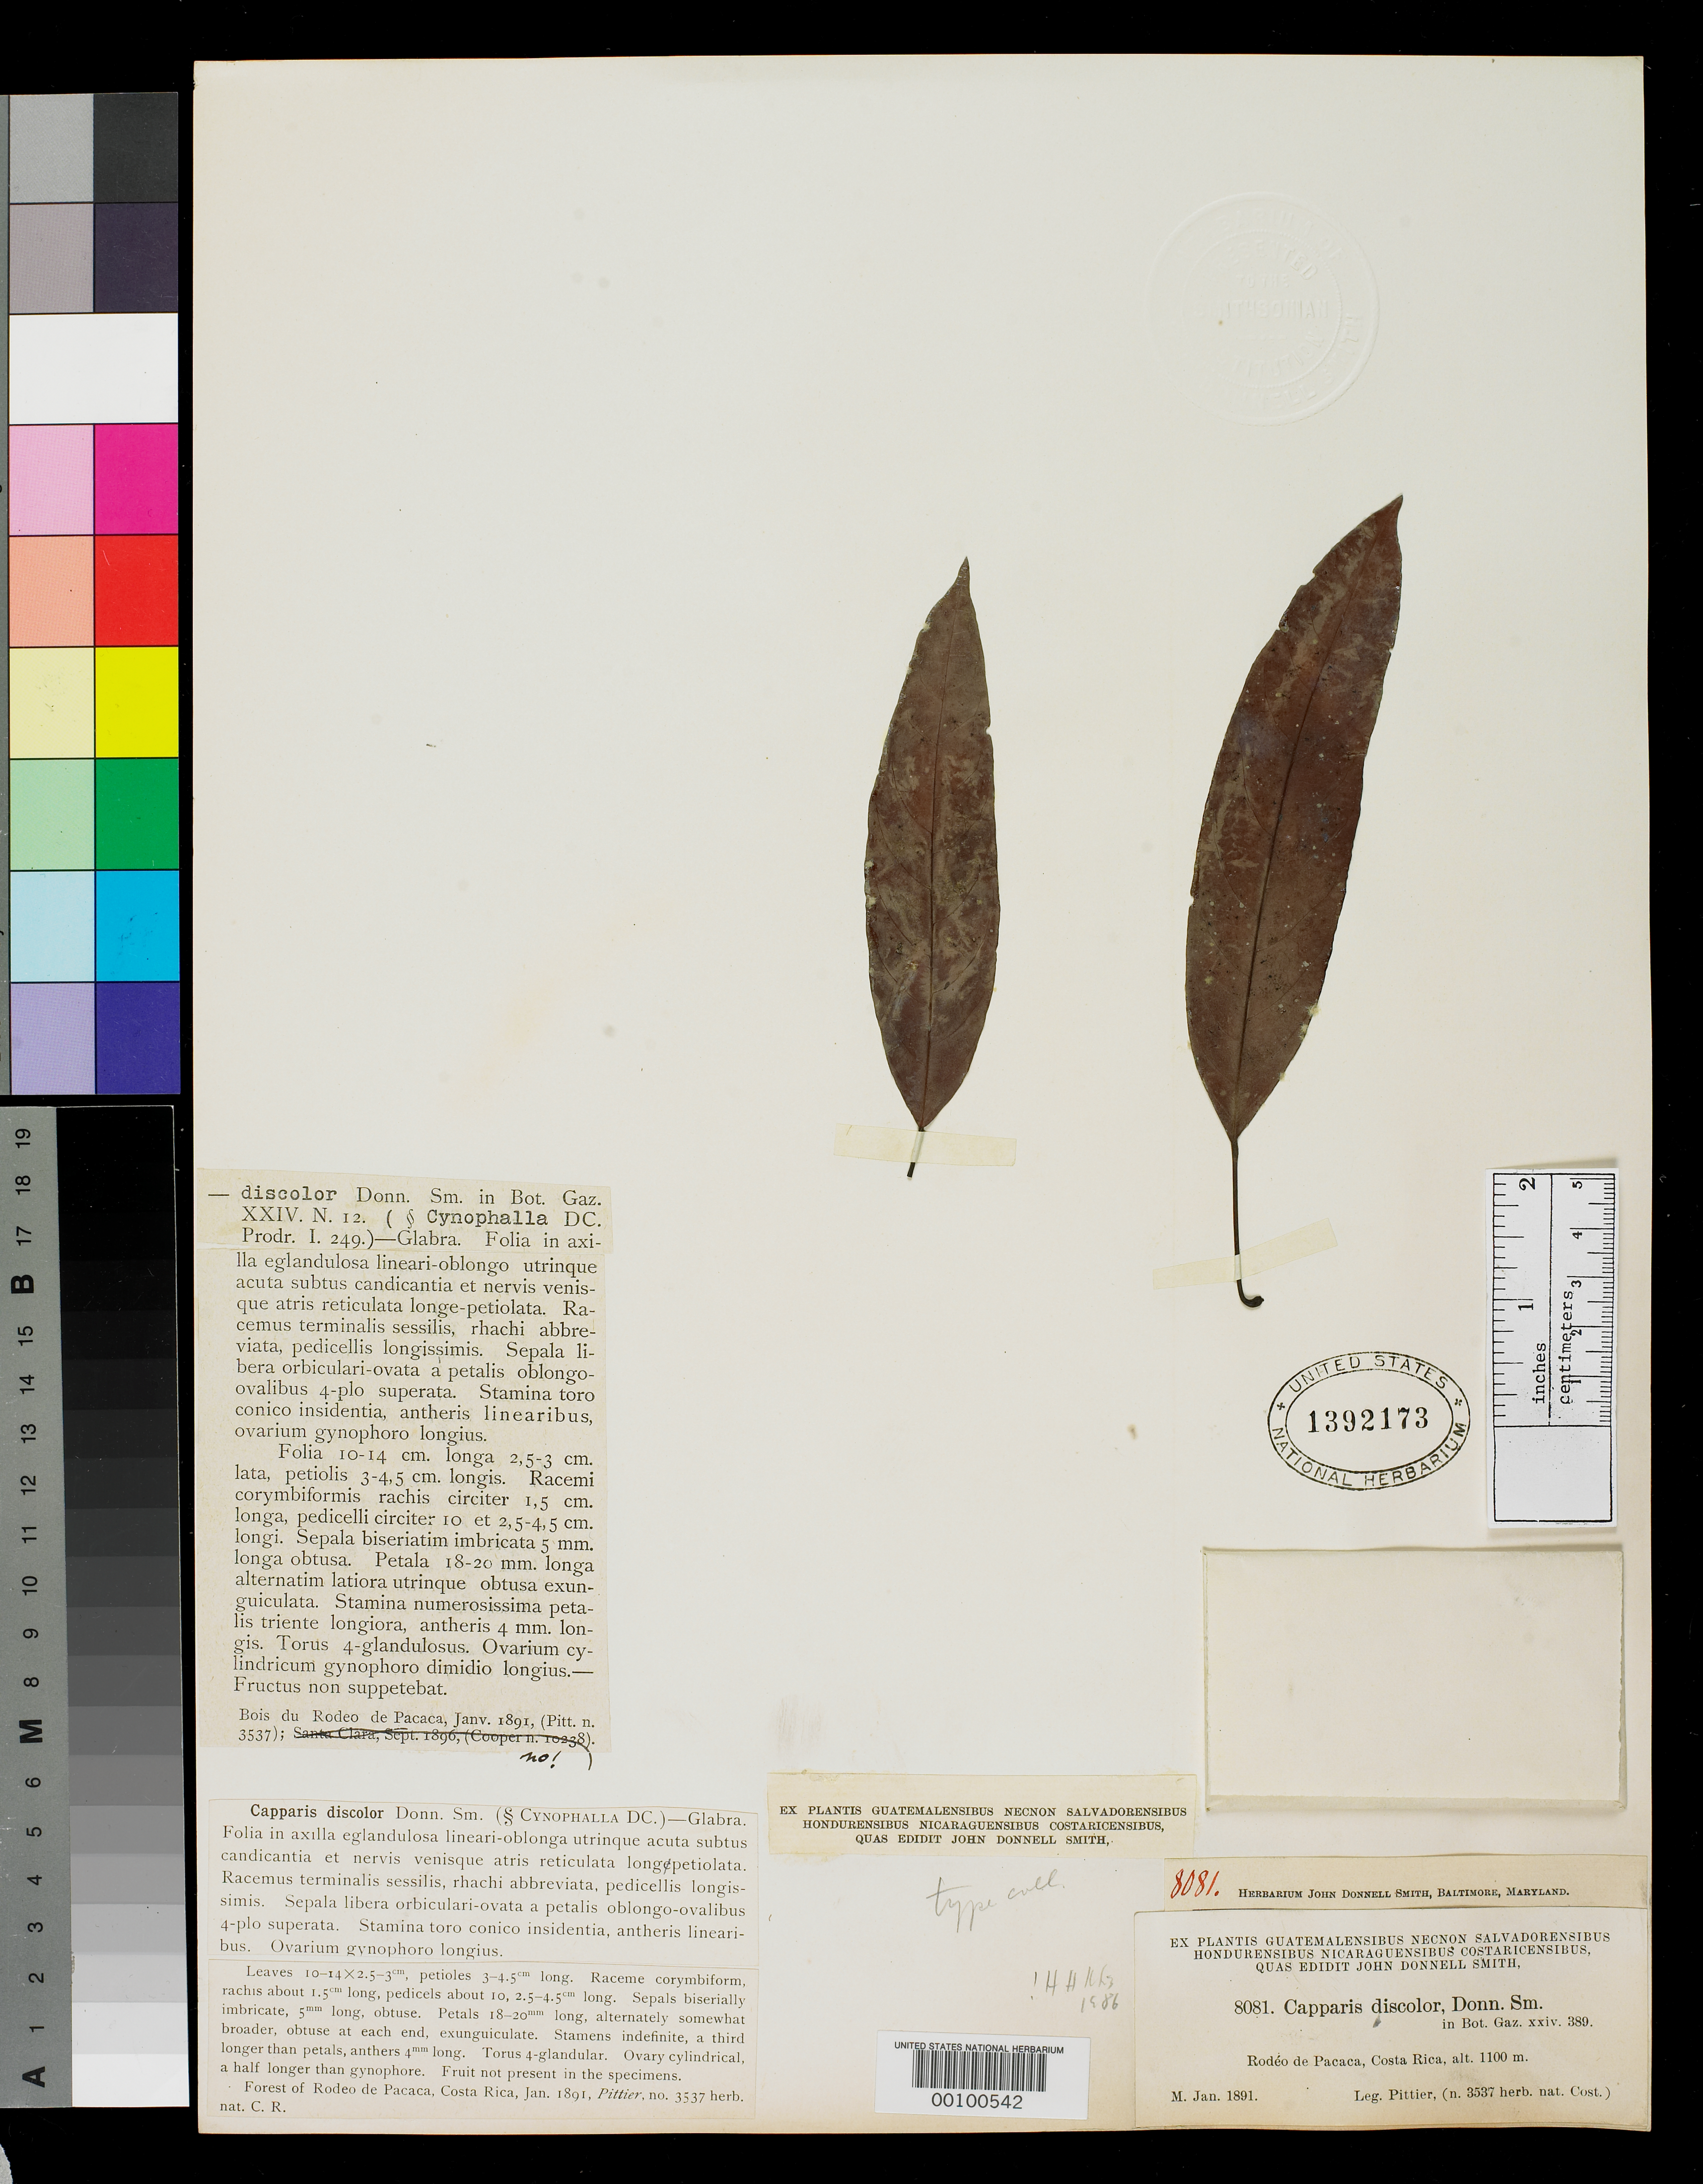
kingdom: Plantae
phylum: Tracheophyta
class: Magnoliopsida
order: Brassicales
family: Capparaceae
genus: Capparis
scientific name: Capparis discolor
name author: Donn. Sm.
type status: Type Collection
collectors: H. F. Pittier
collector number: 3537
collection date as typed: Jan 1891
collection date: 1891-01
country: Costa Rica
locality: Rodeo de Pacaca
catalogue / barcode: US 1392173